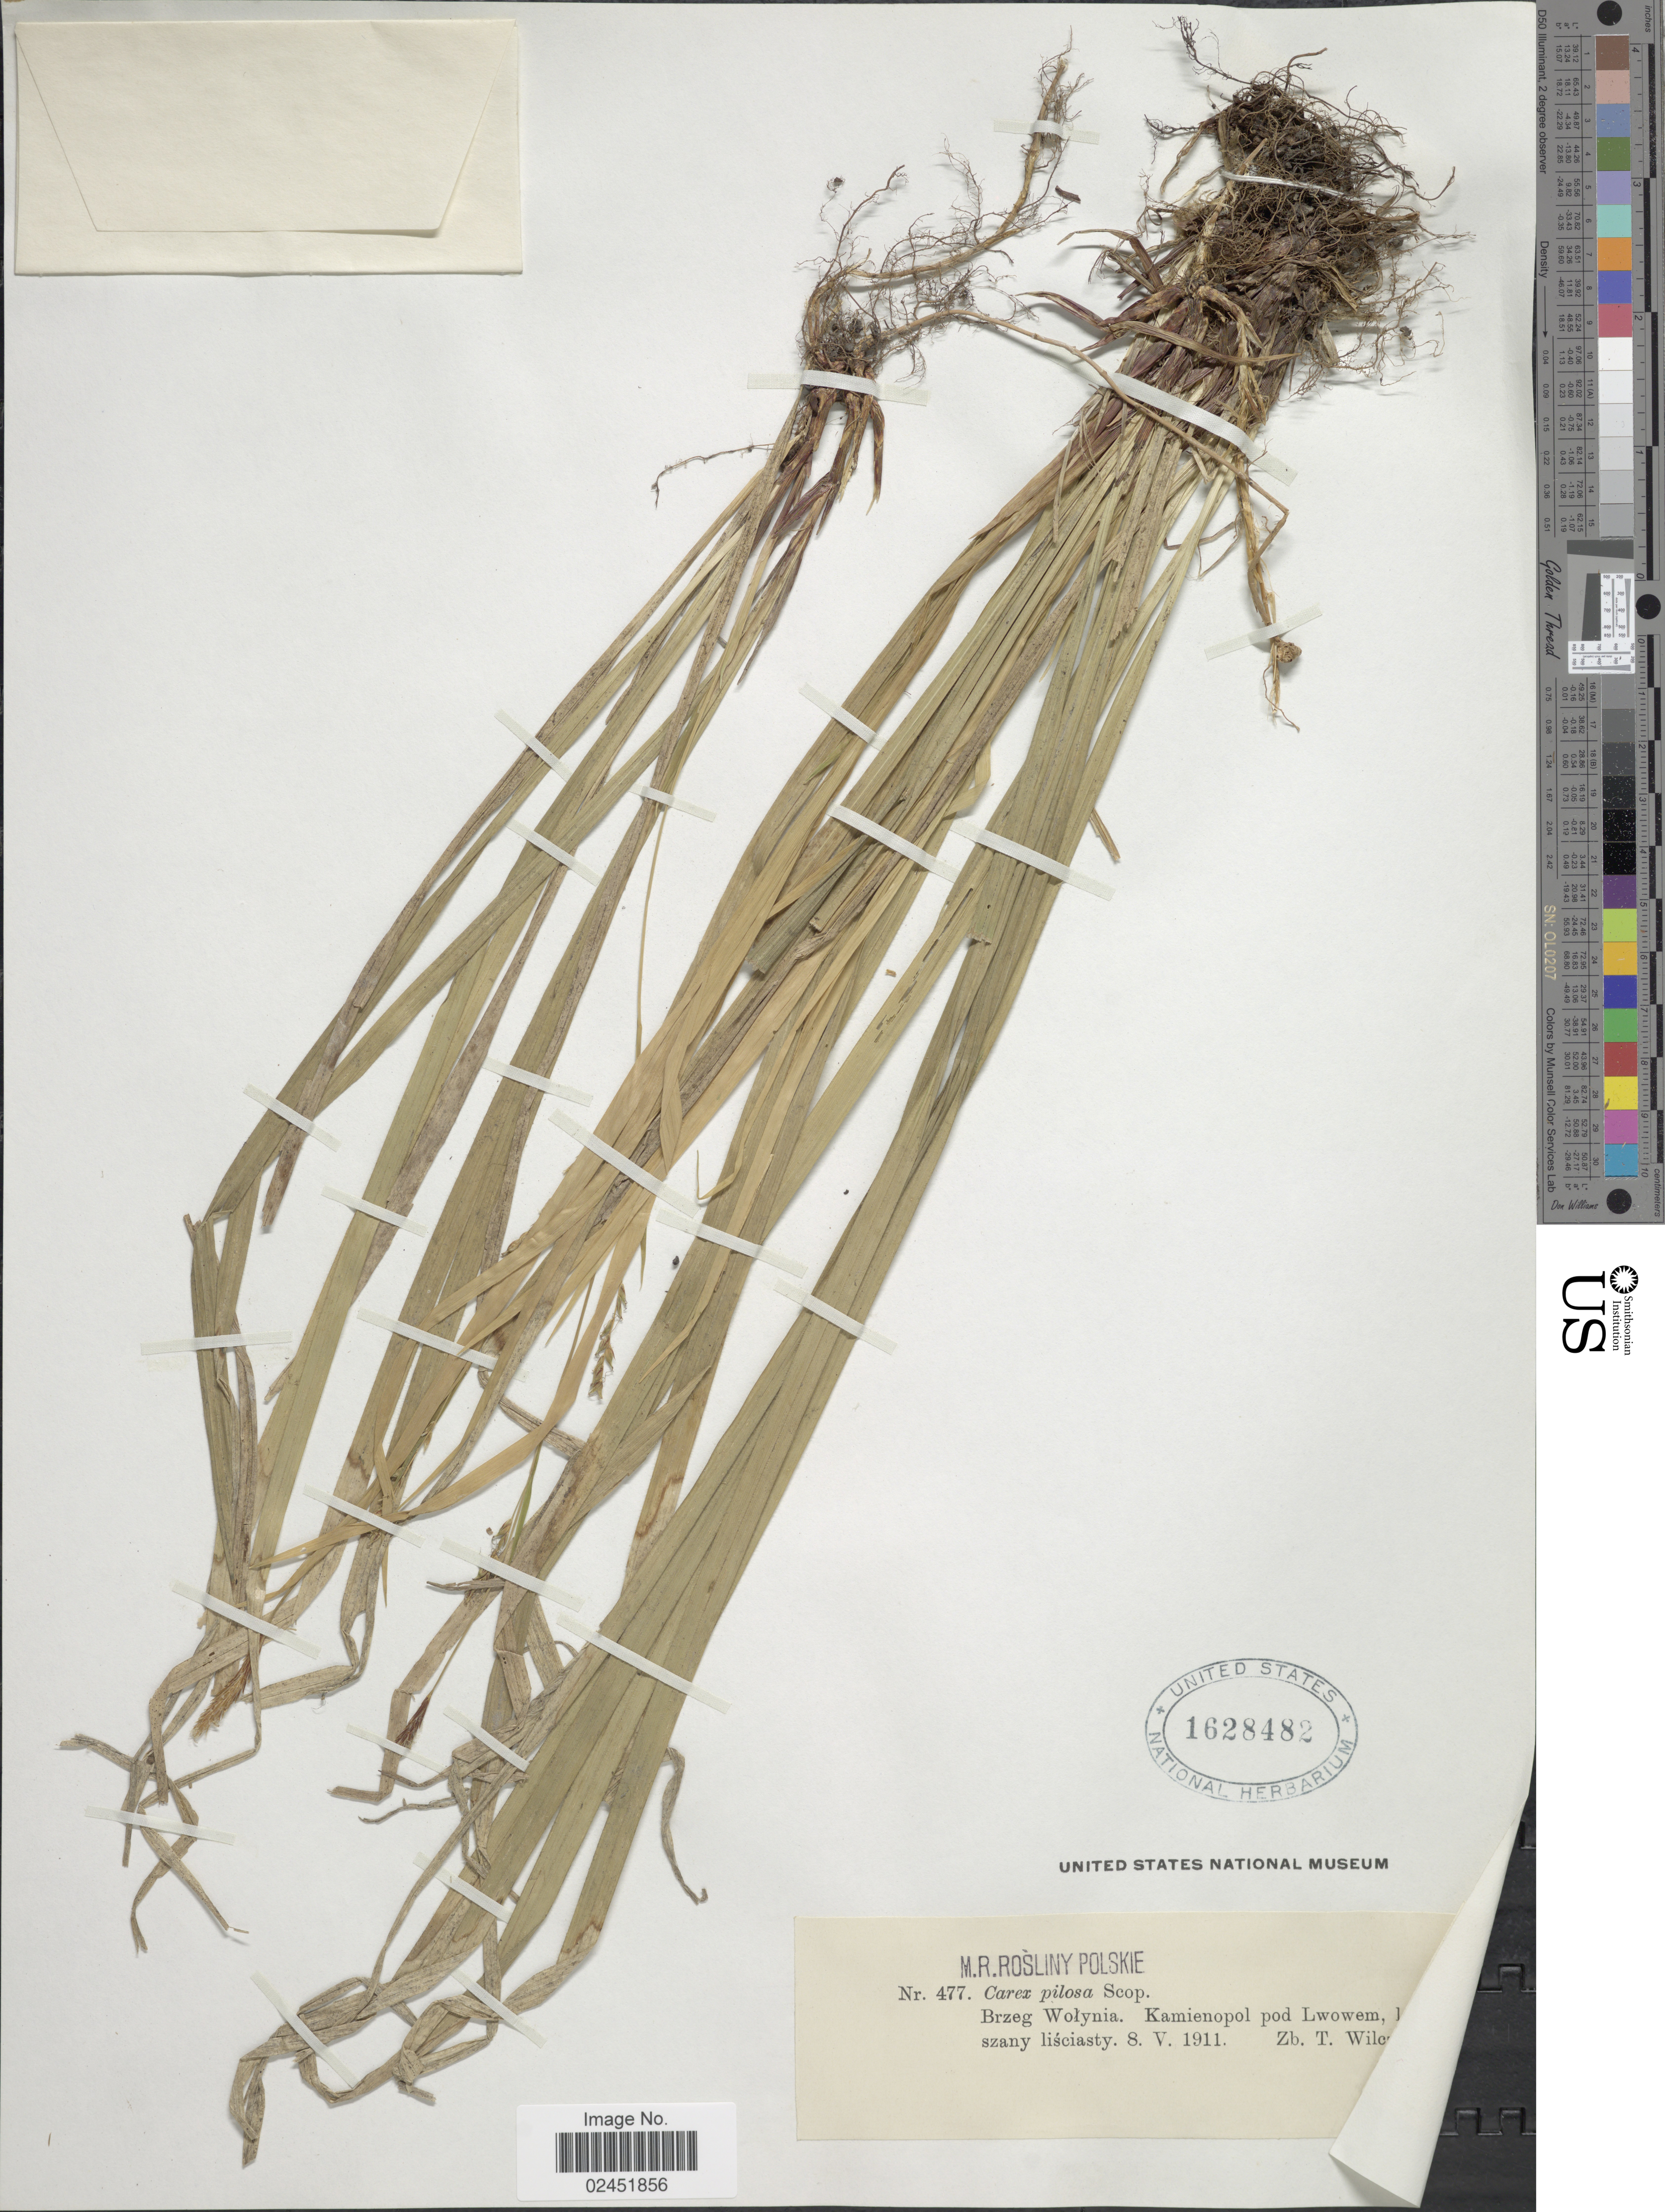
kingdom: Plantae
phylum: Tracheophyta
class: Liliopsida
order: Poales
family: Cyperaceae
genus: Carex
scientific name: Carex pilosa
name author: Scop.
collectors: T. Wilczynski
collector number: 477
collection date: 1911-05-08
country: Ukraine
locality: Brzeg Wolynia. Kamienopol pod Lwowem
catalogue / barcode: US 1628482